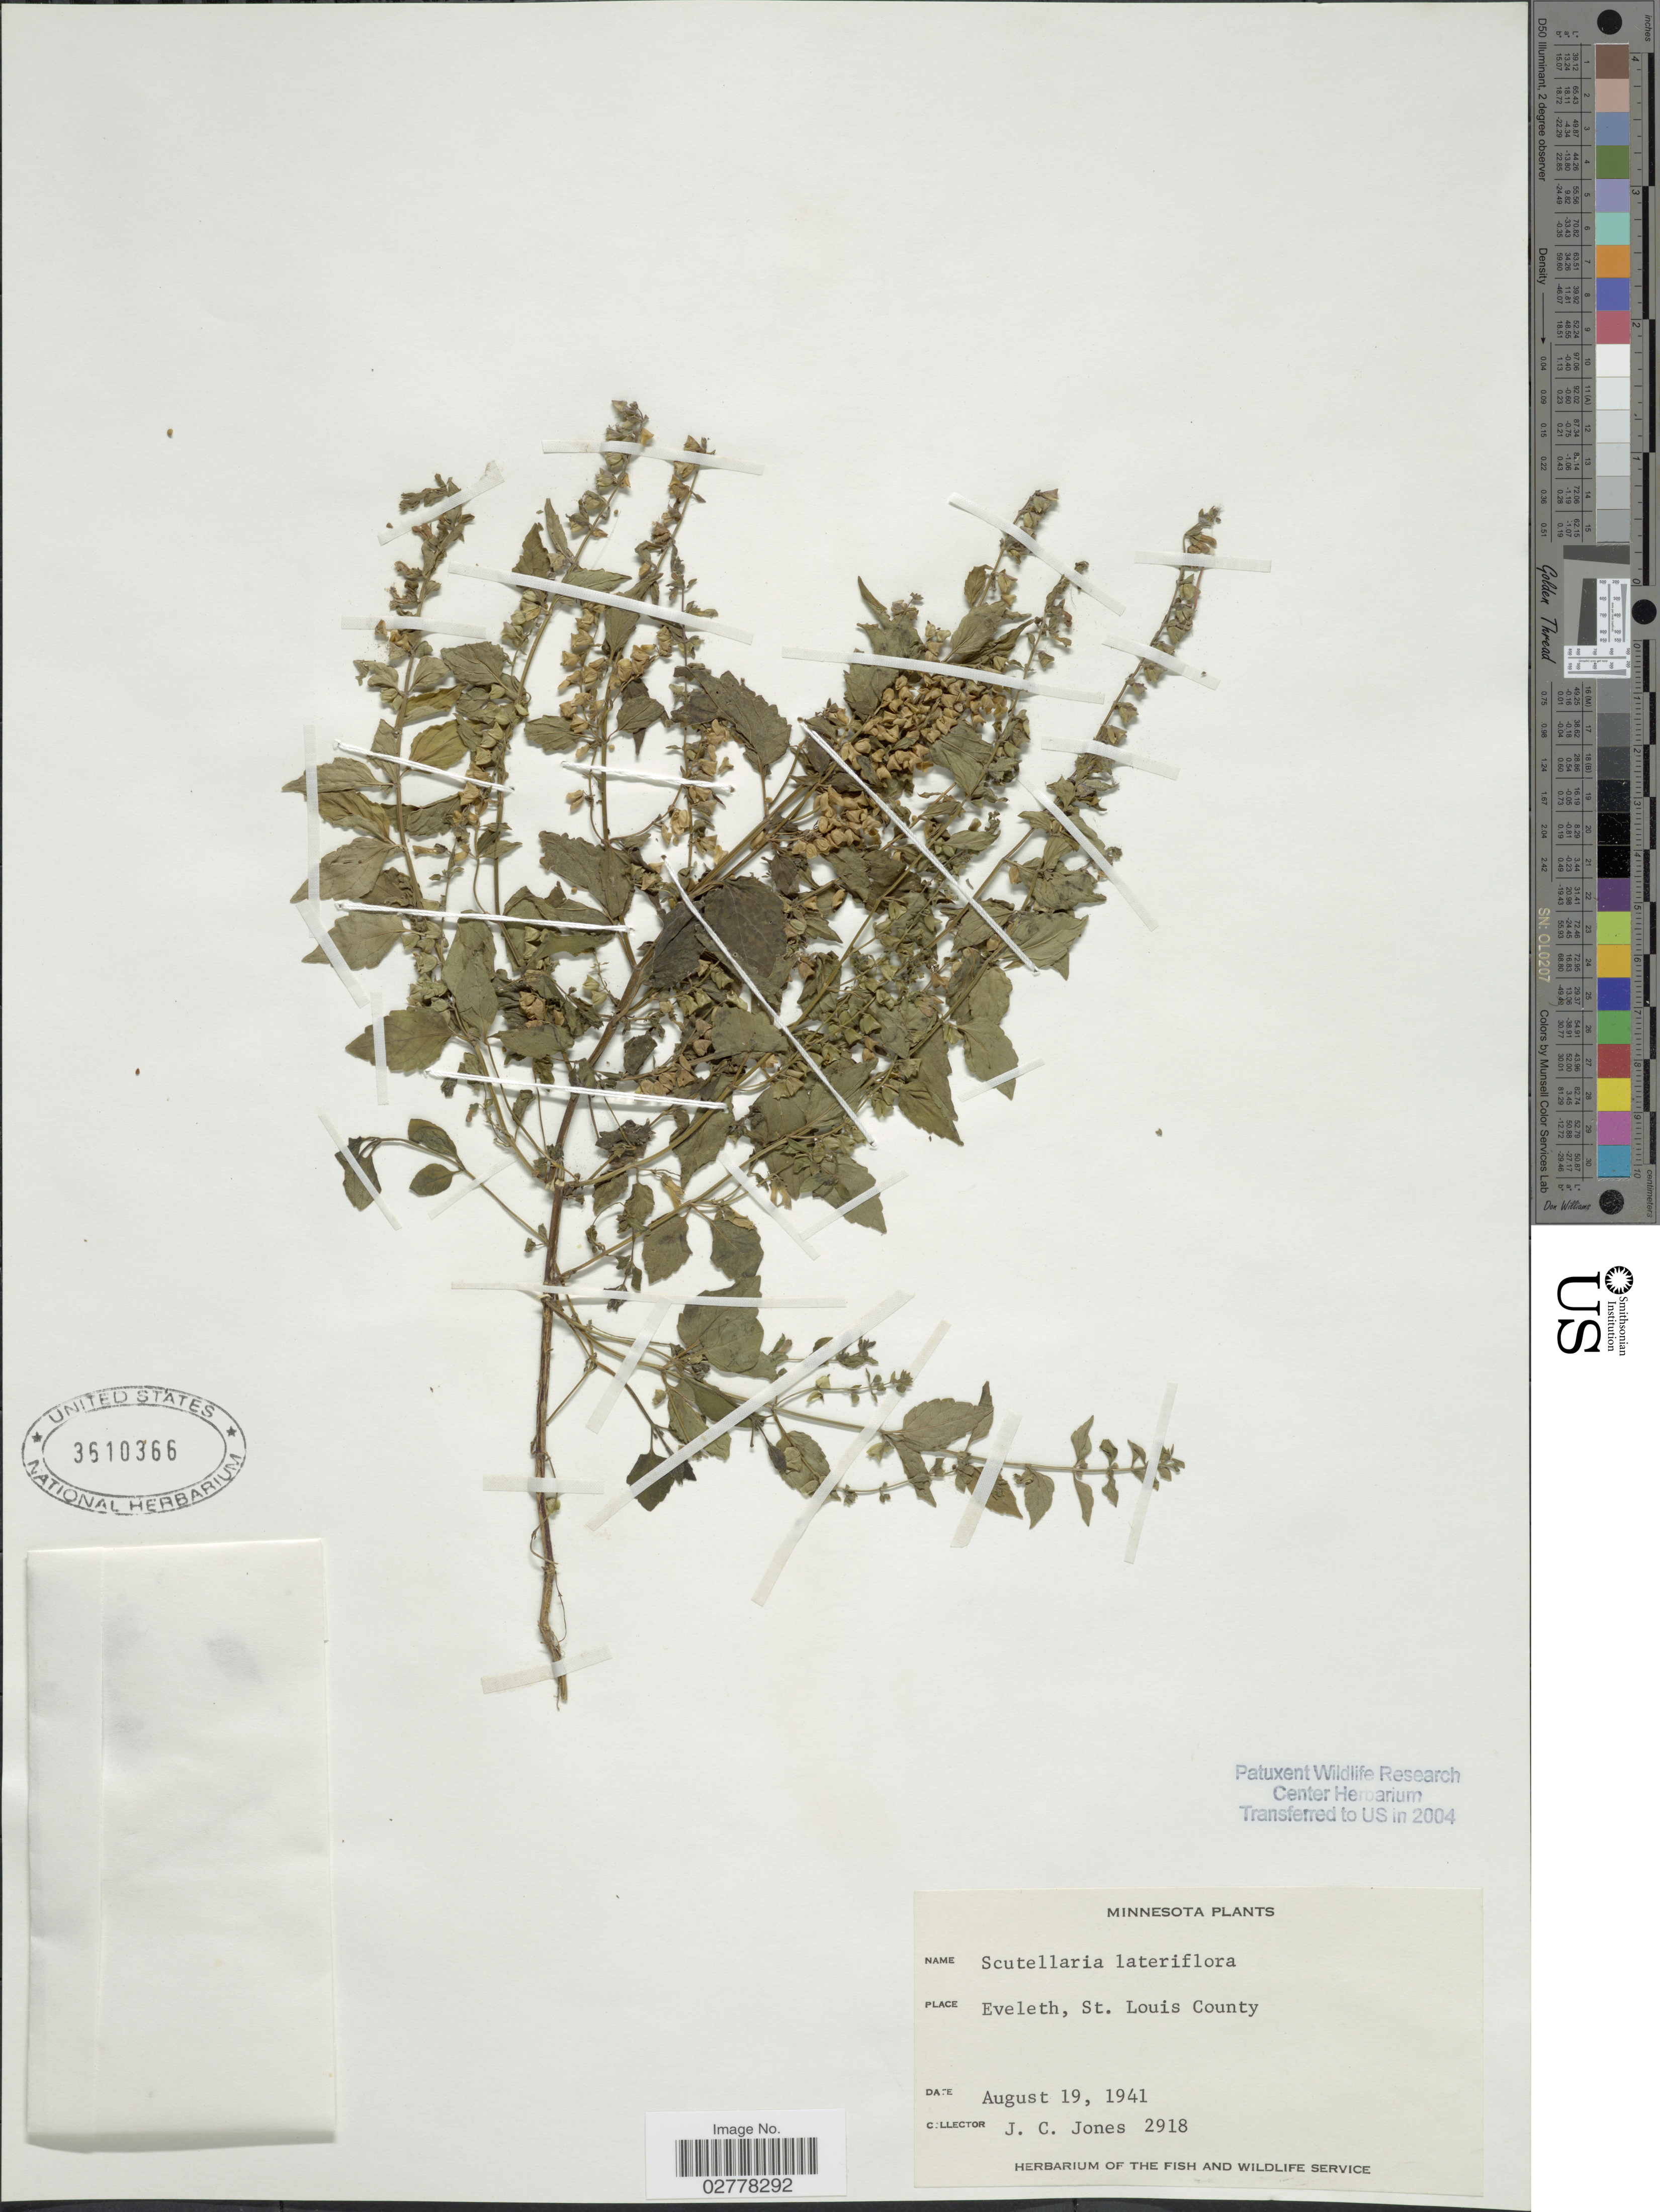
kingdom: Plantae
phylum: Tracheophyta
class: Magnoliopsida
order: Lamiales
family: Lamiaceae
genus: Scutellaria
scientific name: Scutellaria lateriflora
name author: L.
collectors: J. Jones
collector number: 2918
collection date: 1941-08-19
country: United States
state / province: Minnesota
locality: Eveleth, St. Louis County.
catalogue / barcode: US 3610366